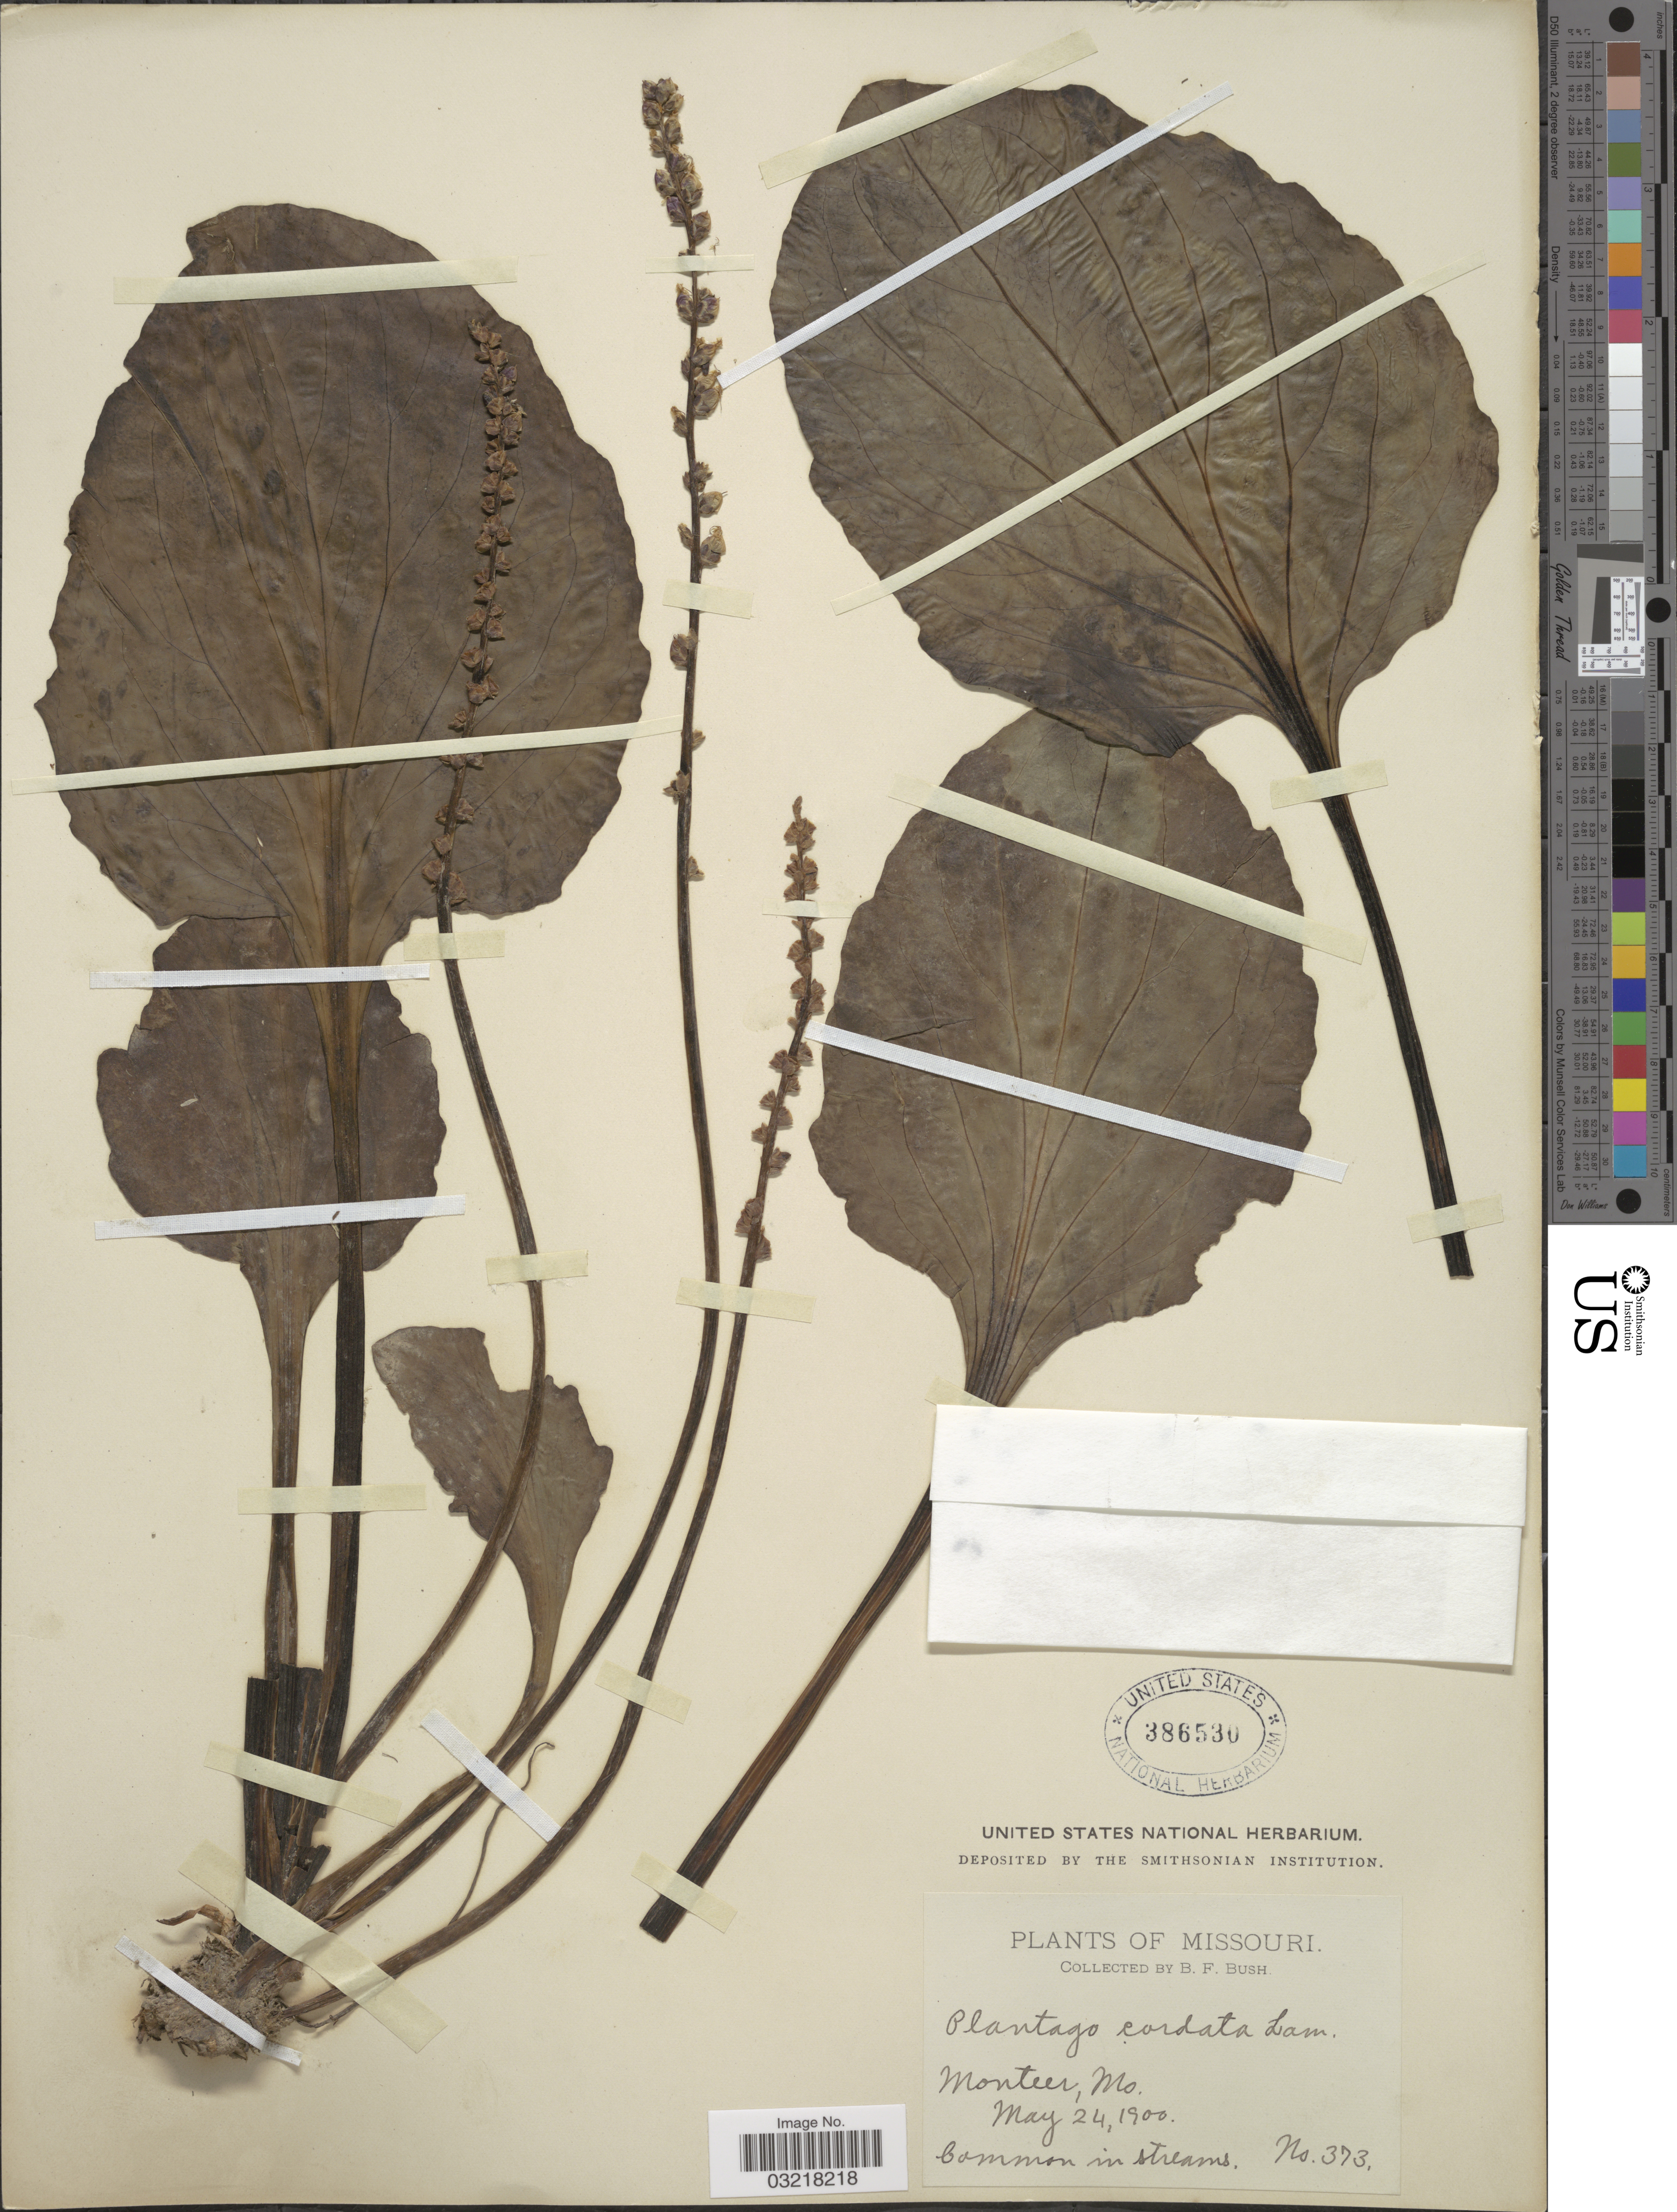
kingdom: Plantae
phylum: Tracheophyta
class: Magnoliopsida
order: Lamiales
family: Plantaginaceae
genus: Plantago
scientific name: Plantago cordata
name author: Lam.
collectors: B. F. Bush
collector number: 373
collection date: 1900-05-24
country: United States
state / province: Missouri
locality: Montier.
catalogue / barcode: US 386530